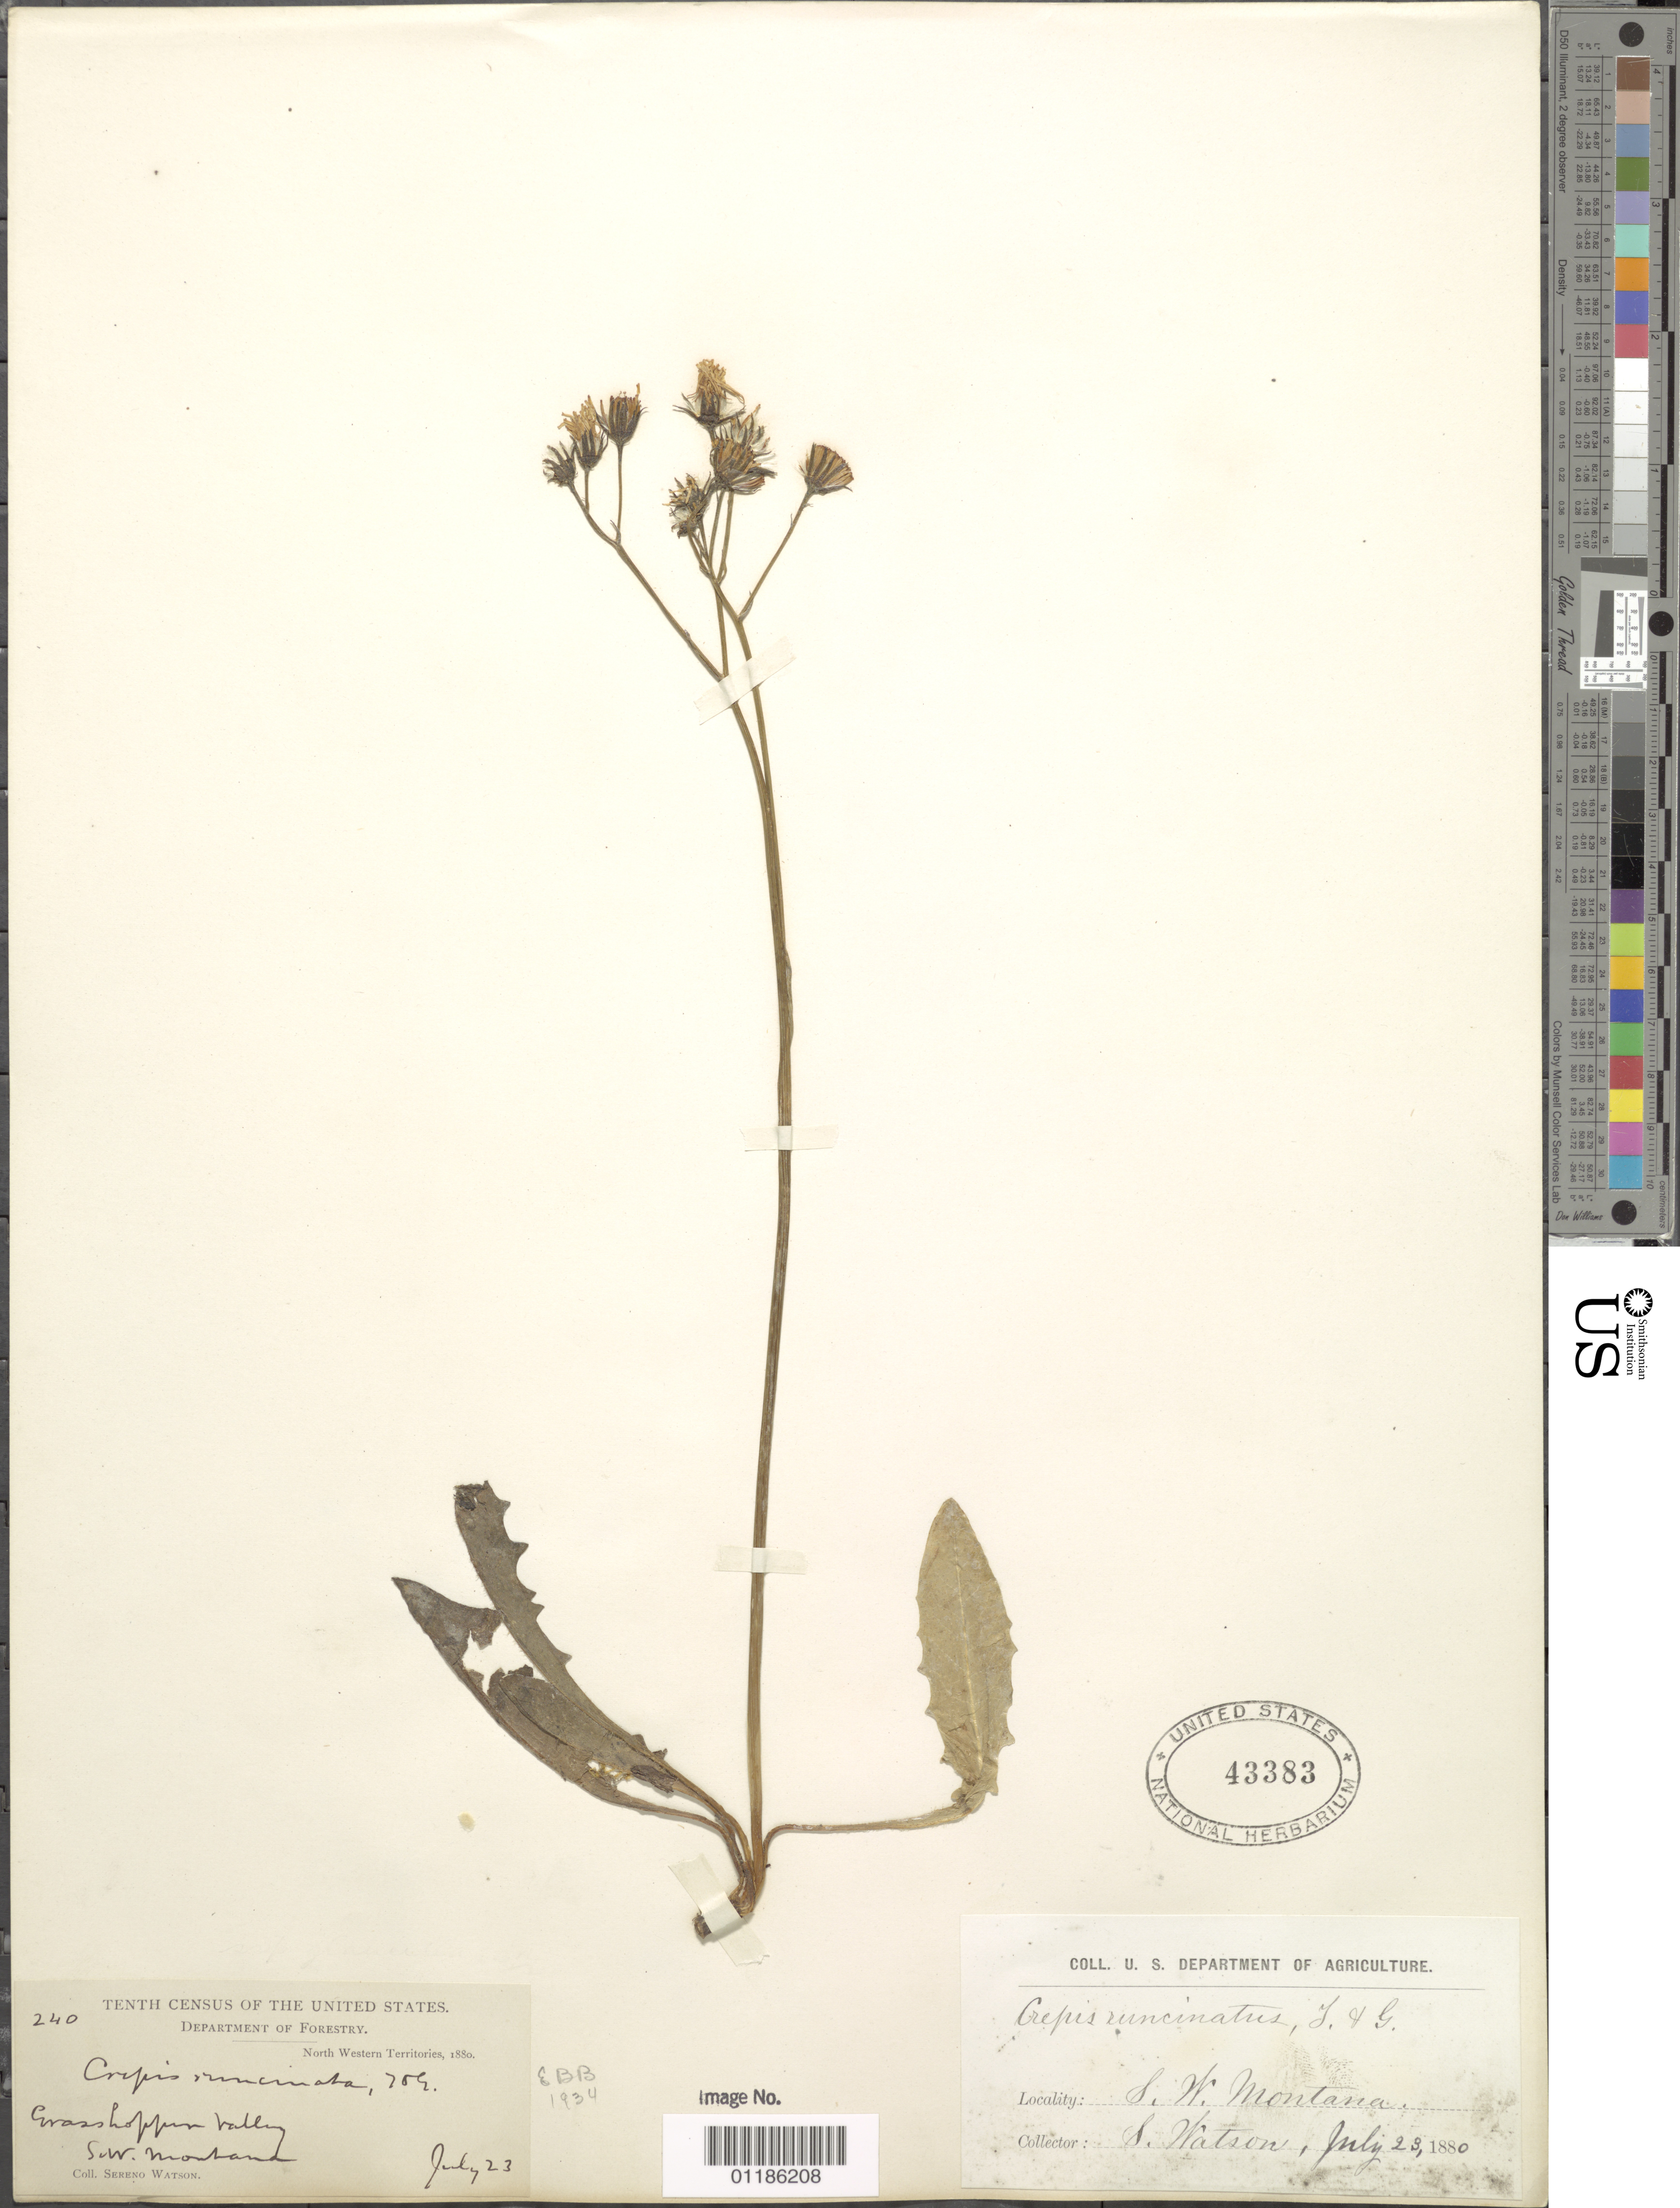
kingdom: Plantae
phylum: Tracheophyta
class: Magnoliopsida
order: Asterales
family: Asteraceae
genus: Crepis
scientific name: Crepis runcinata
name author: Torr. & A. Gray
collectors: S. Watson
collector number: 240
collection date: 1880-07-23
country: United States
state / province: Montana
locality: Head of Grasshopper Valley.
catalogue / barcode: US 43383